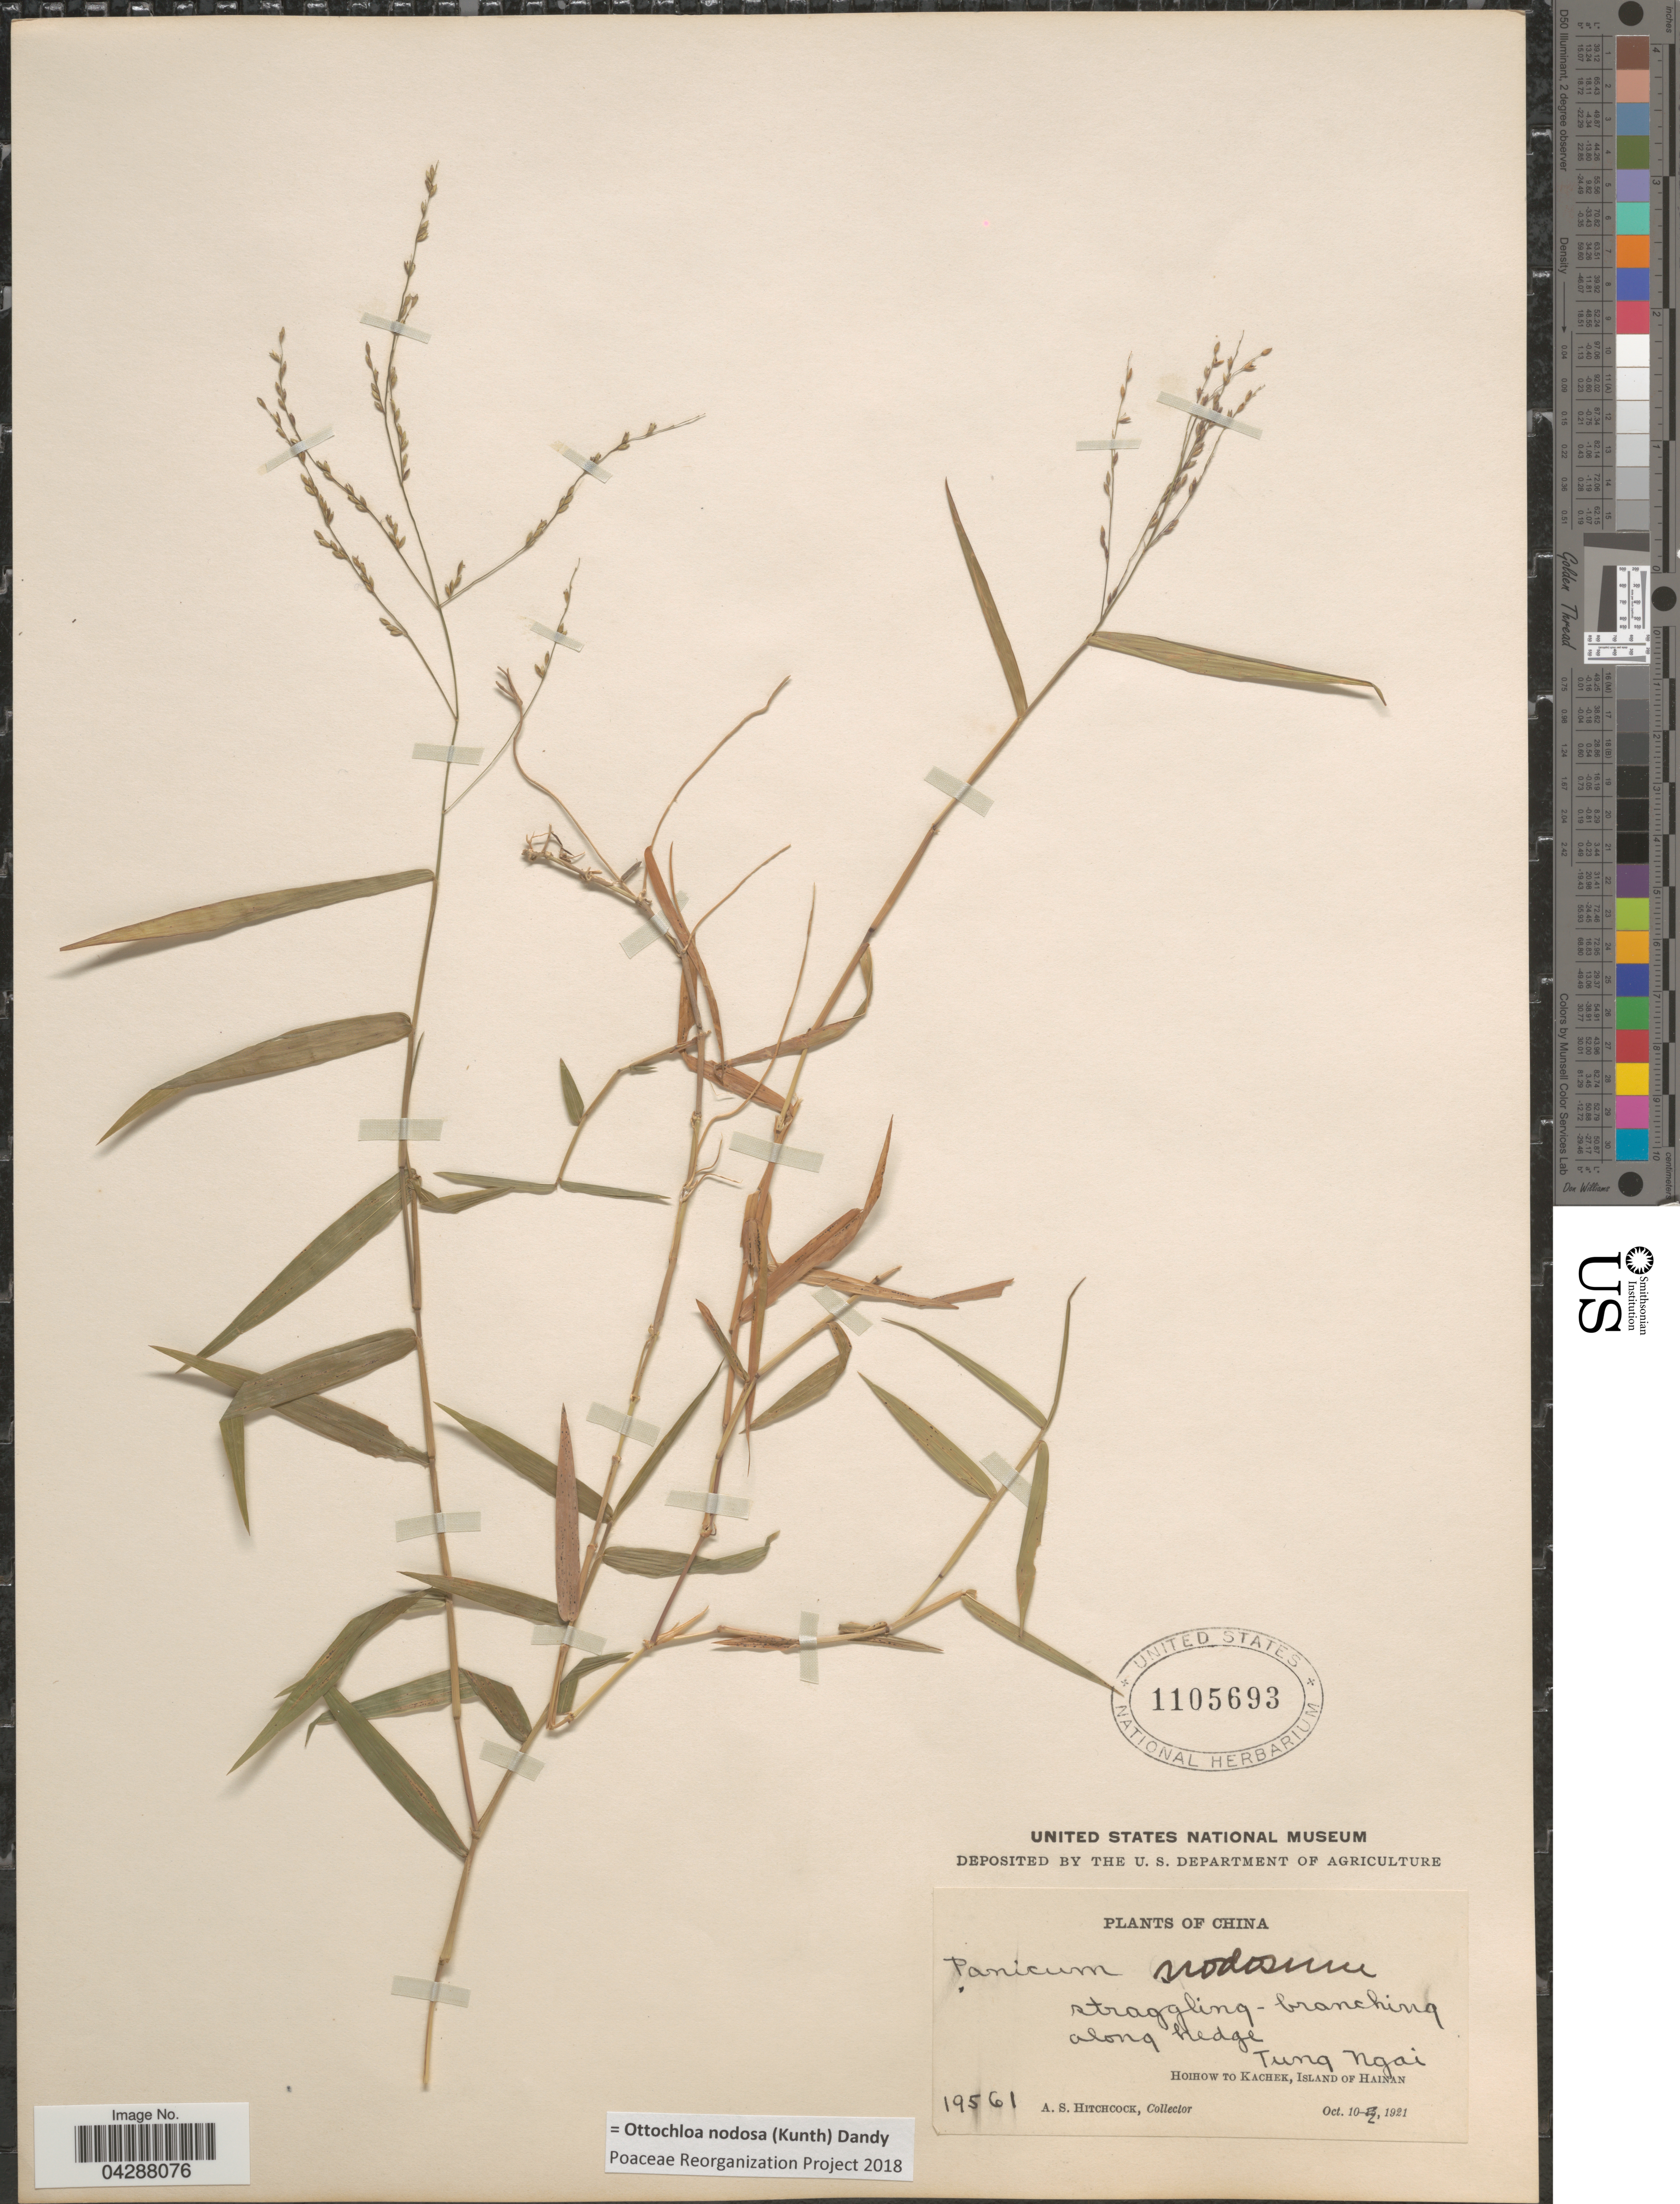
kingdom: Plantae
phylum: Tracheophyta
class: Liliopsida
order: Poales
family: Poaceae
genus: Ottochloa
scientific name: Ottochloa nodosa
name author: (Kunth) Dandy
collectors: A. S. Hitchcock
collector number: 19561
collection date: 1921-10-10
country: China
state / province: Hainan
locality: Straggling-branching along hedge Tung Ngai. Hoihow to Kachek, Island of Hainan.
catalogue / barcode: US 1105693